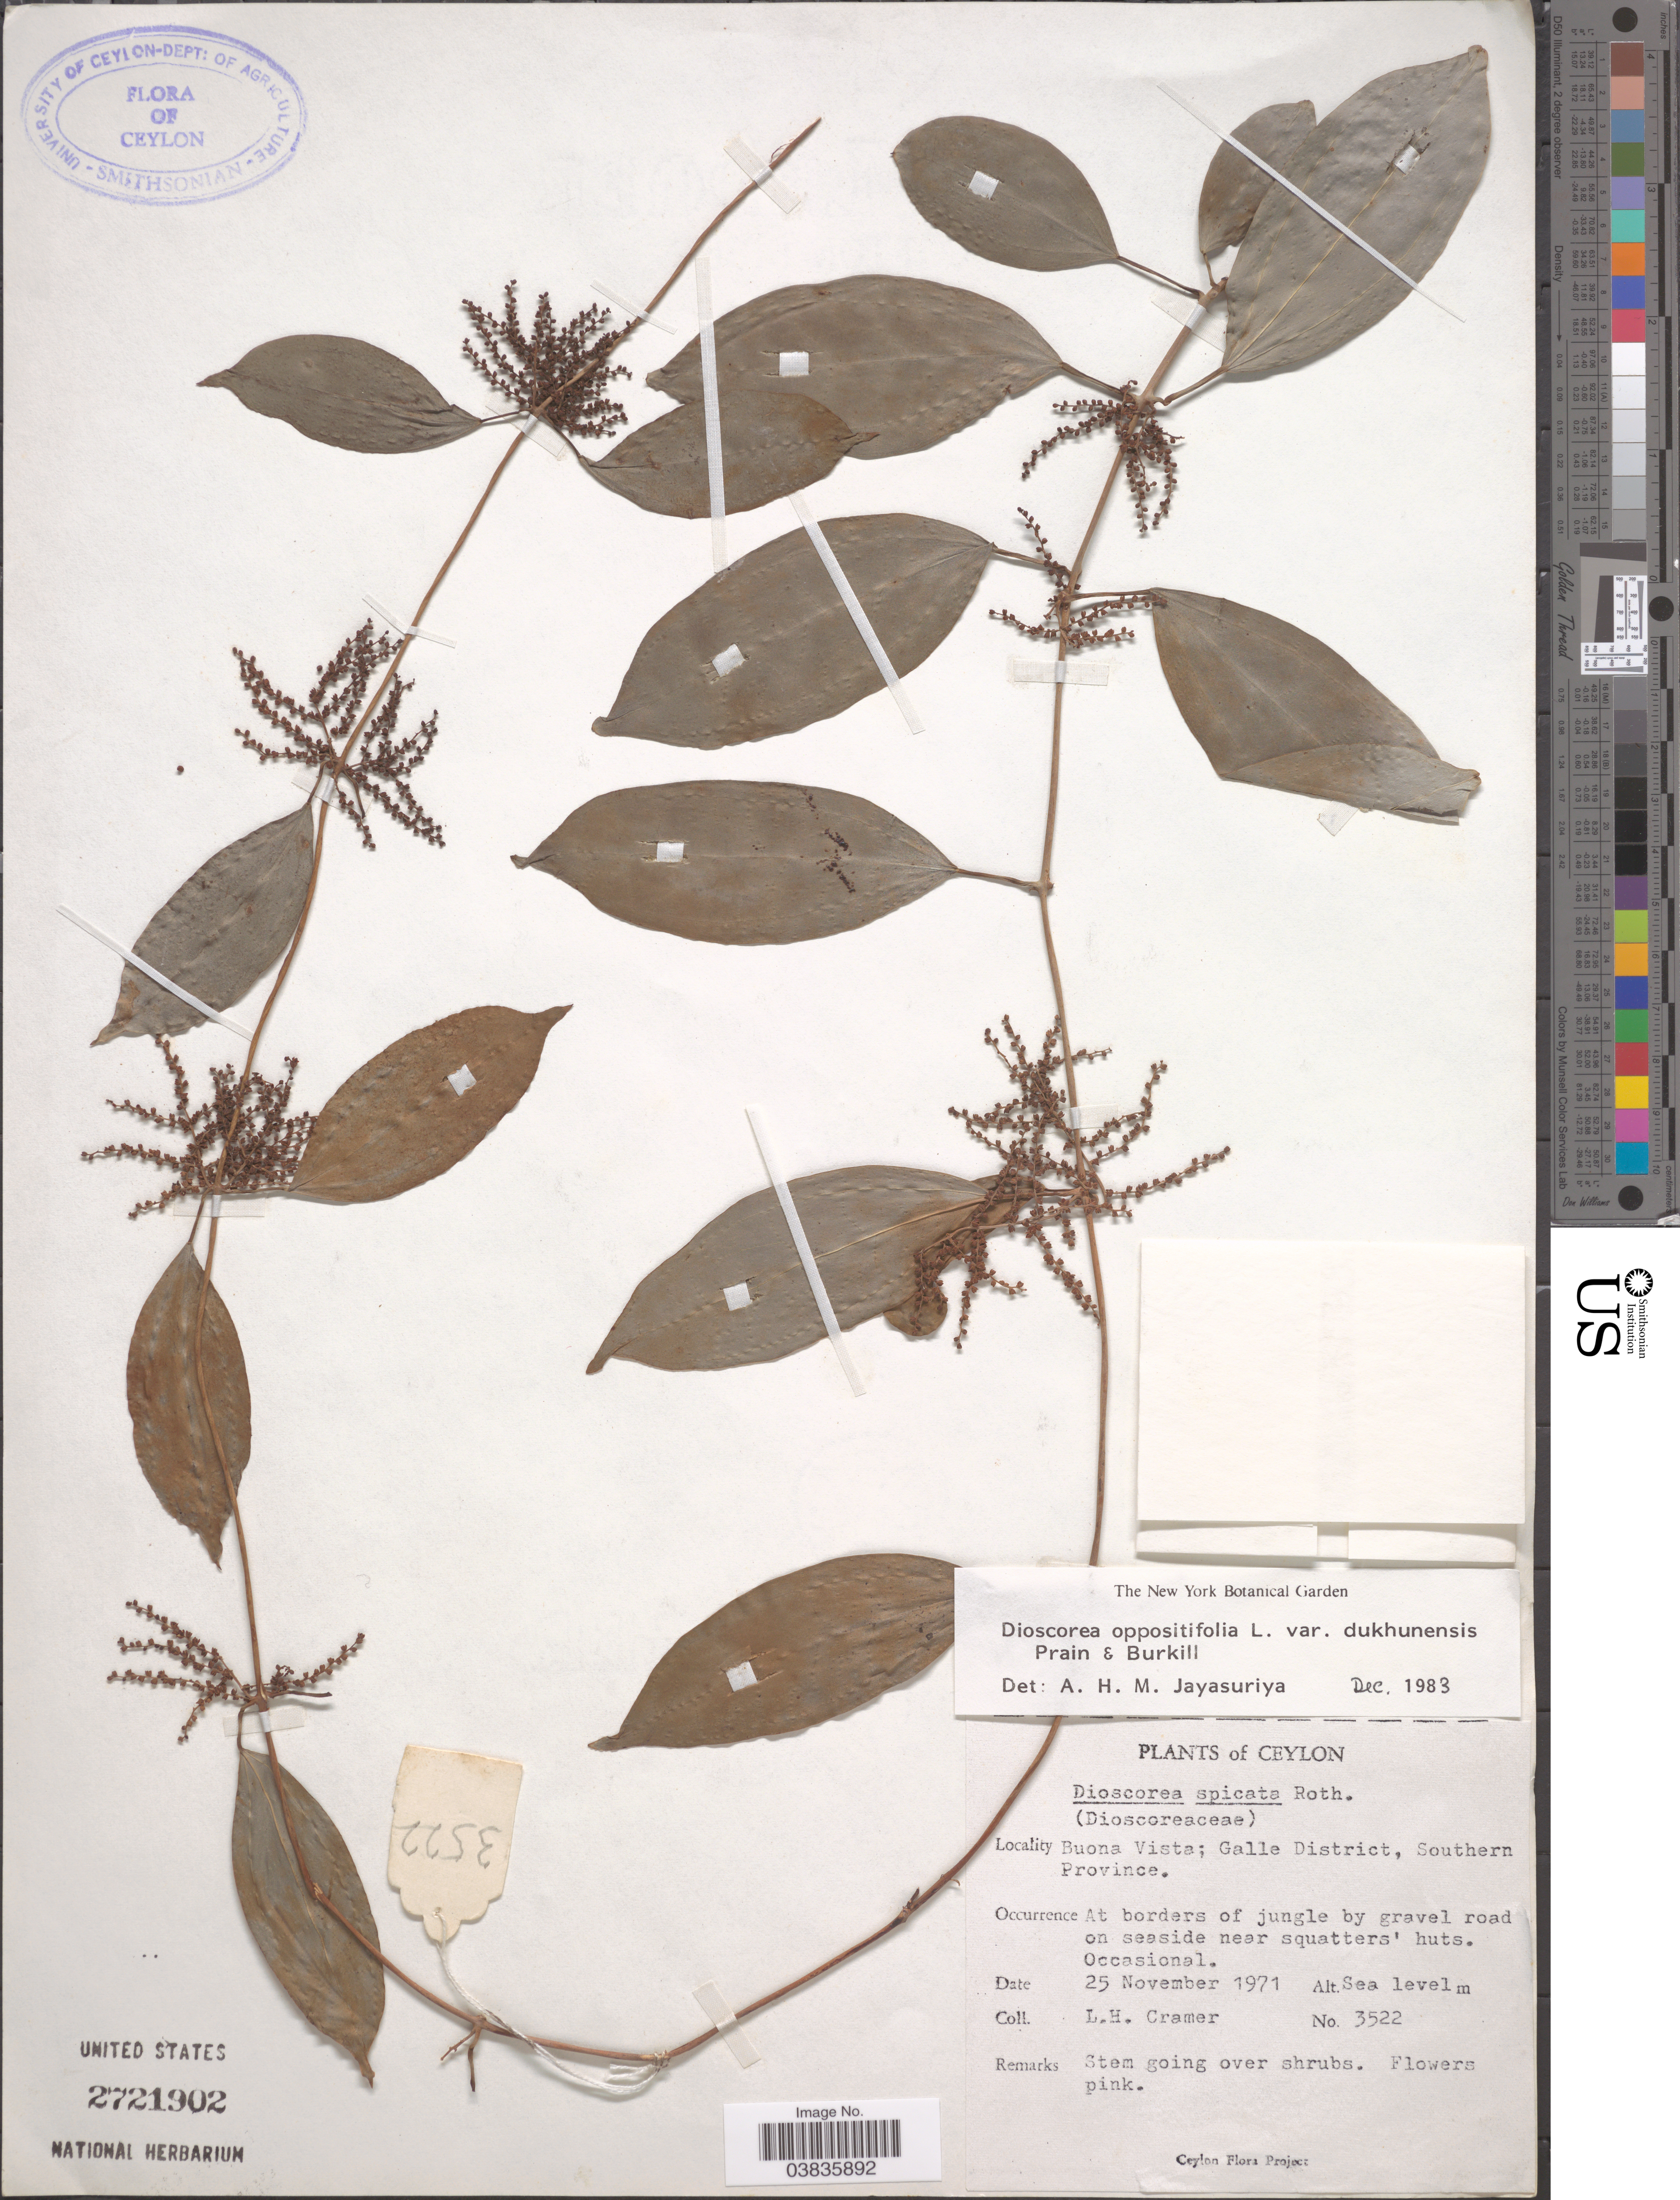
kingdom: Plantae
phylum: Tracheophyta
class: Liliopsida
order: Dioscoreales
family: Dioscoreaceae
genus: Dioscorea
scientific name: Dioscorea oppositifolia var. dukhunensis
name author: Prain & Burkill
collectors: L. H. Cramer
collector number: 3522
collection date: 1971-11-25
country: Sri Lanka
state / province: Southern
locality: Ceylon. Buona Vista; Galle District, Southern Province.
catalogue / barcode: US 2721902